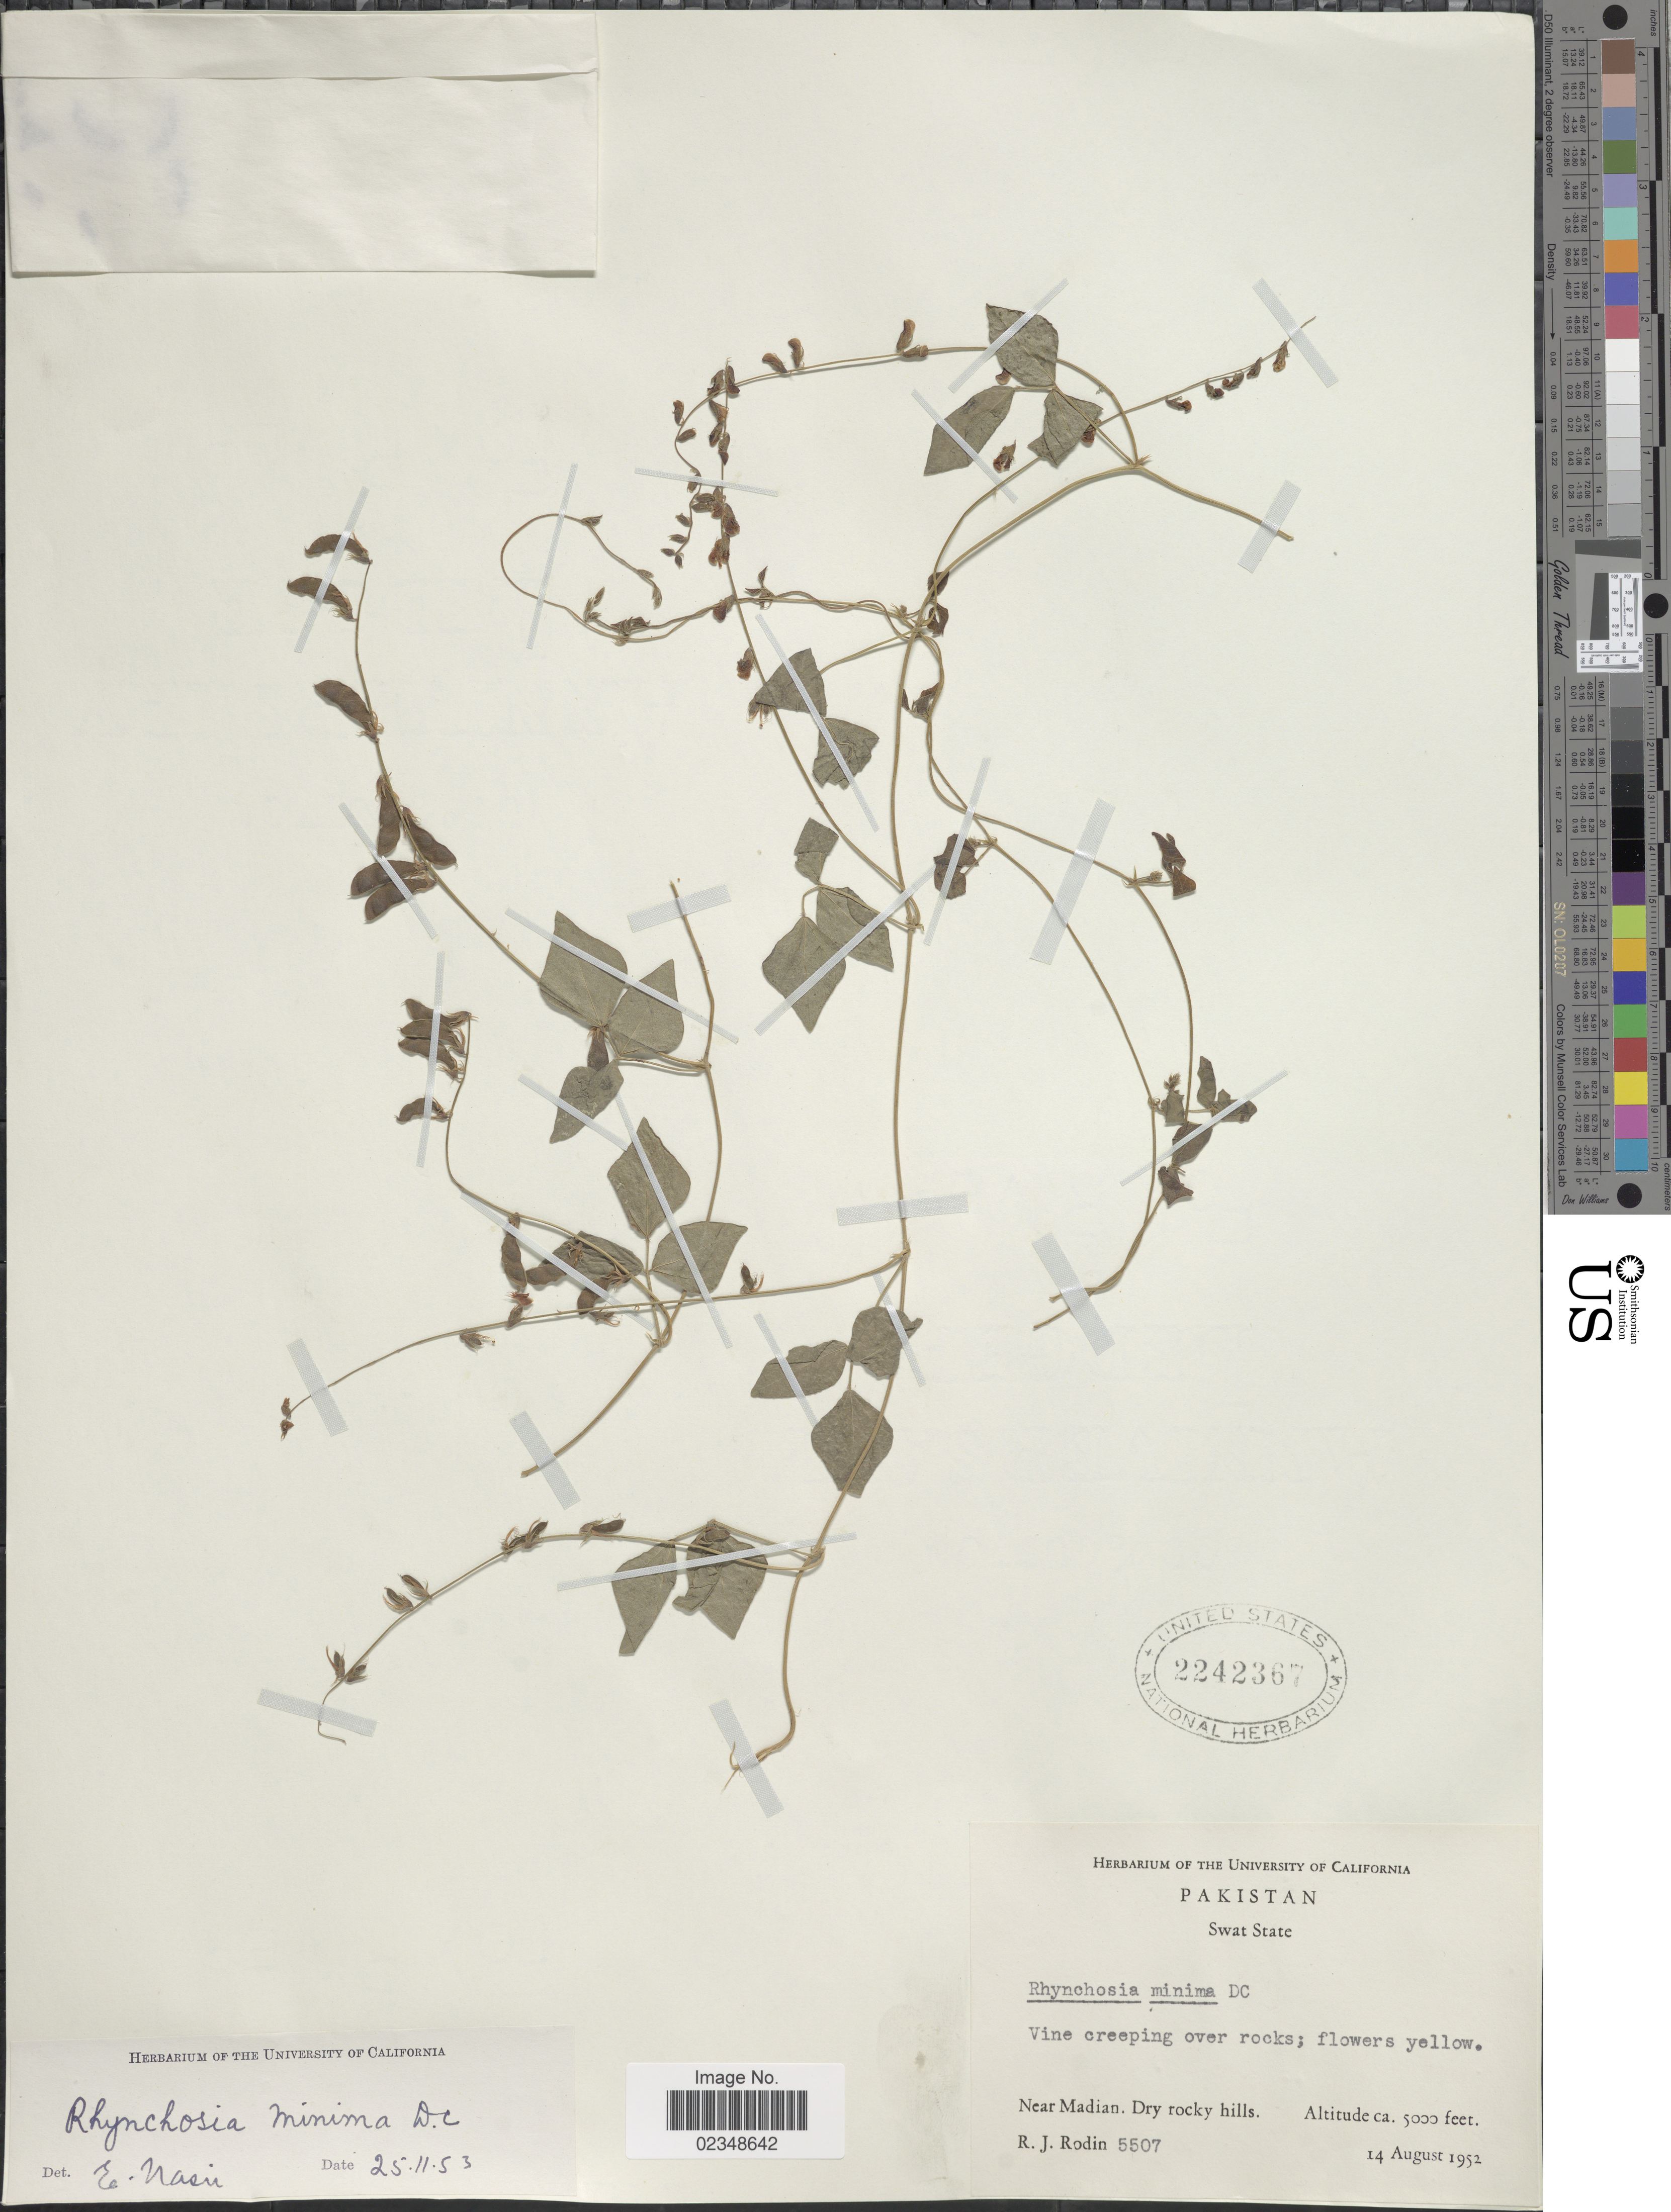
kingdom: Plantae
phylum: Tracheophyta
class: Magnoliopsida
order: Fabales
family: Fabaceae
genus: Rhynchosia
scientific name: Rhynchosia minima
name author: (L.) DC.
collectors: R. J. Rodin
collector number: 5507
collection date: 1952-08-14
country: Pakistan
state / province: Khyber Pakhtunkhwa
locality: Swat State, Near Madian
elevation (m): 1524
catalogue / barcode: US 2242367